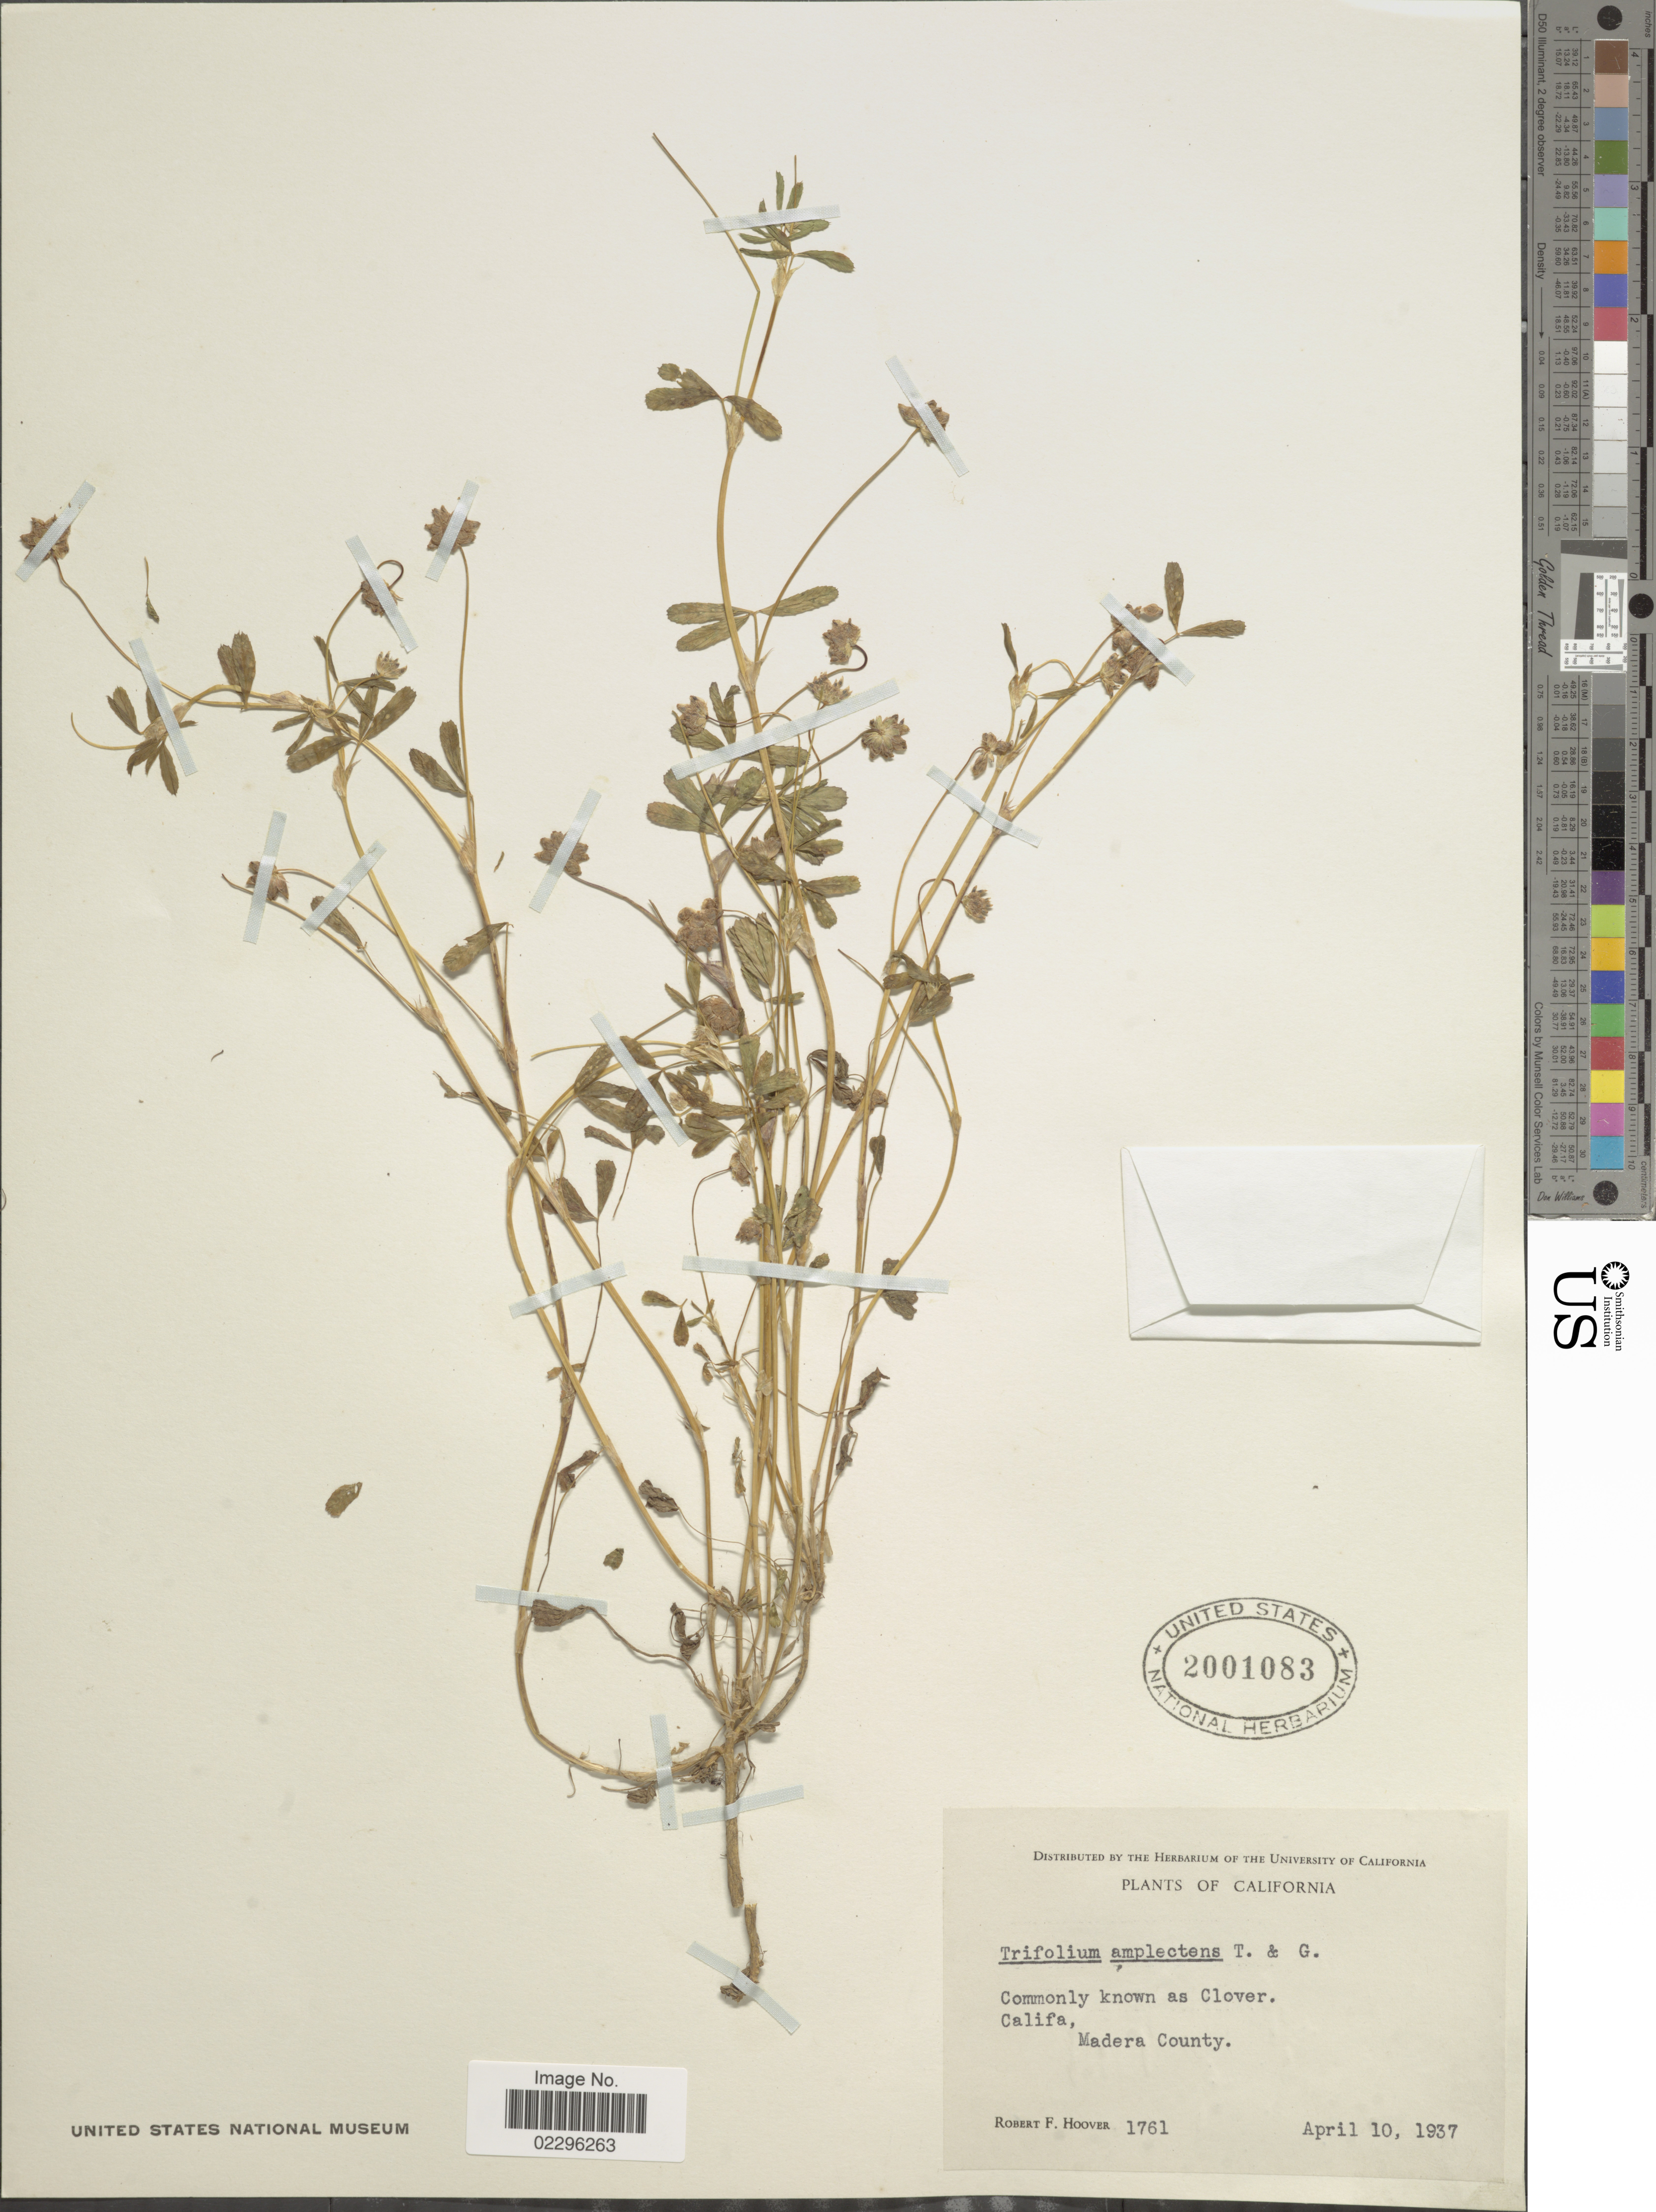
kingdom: Plantae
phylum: Tracheophyta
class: Magnoliopsida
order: Fabales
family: Fabaceae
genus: Trifolium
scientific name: Trifolium depauperatum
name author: Desv.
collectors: R. F. Hoover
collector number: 1761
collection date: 1937-04-10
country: United States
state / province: California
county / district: Madera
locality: Califa, Madera County.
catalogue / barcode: US 2001083